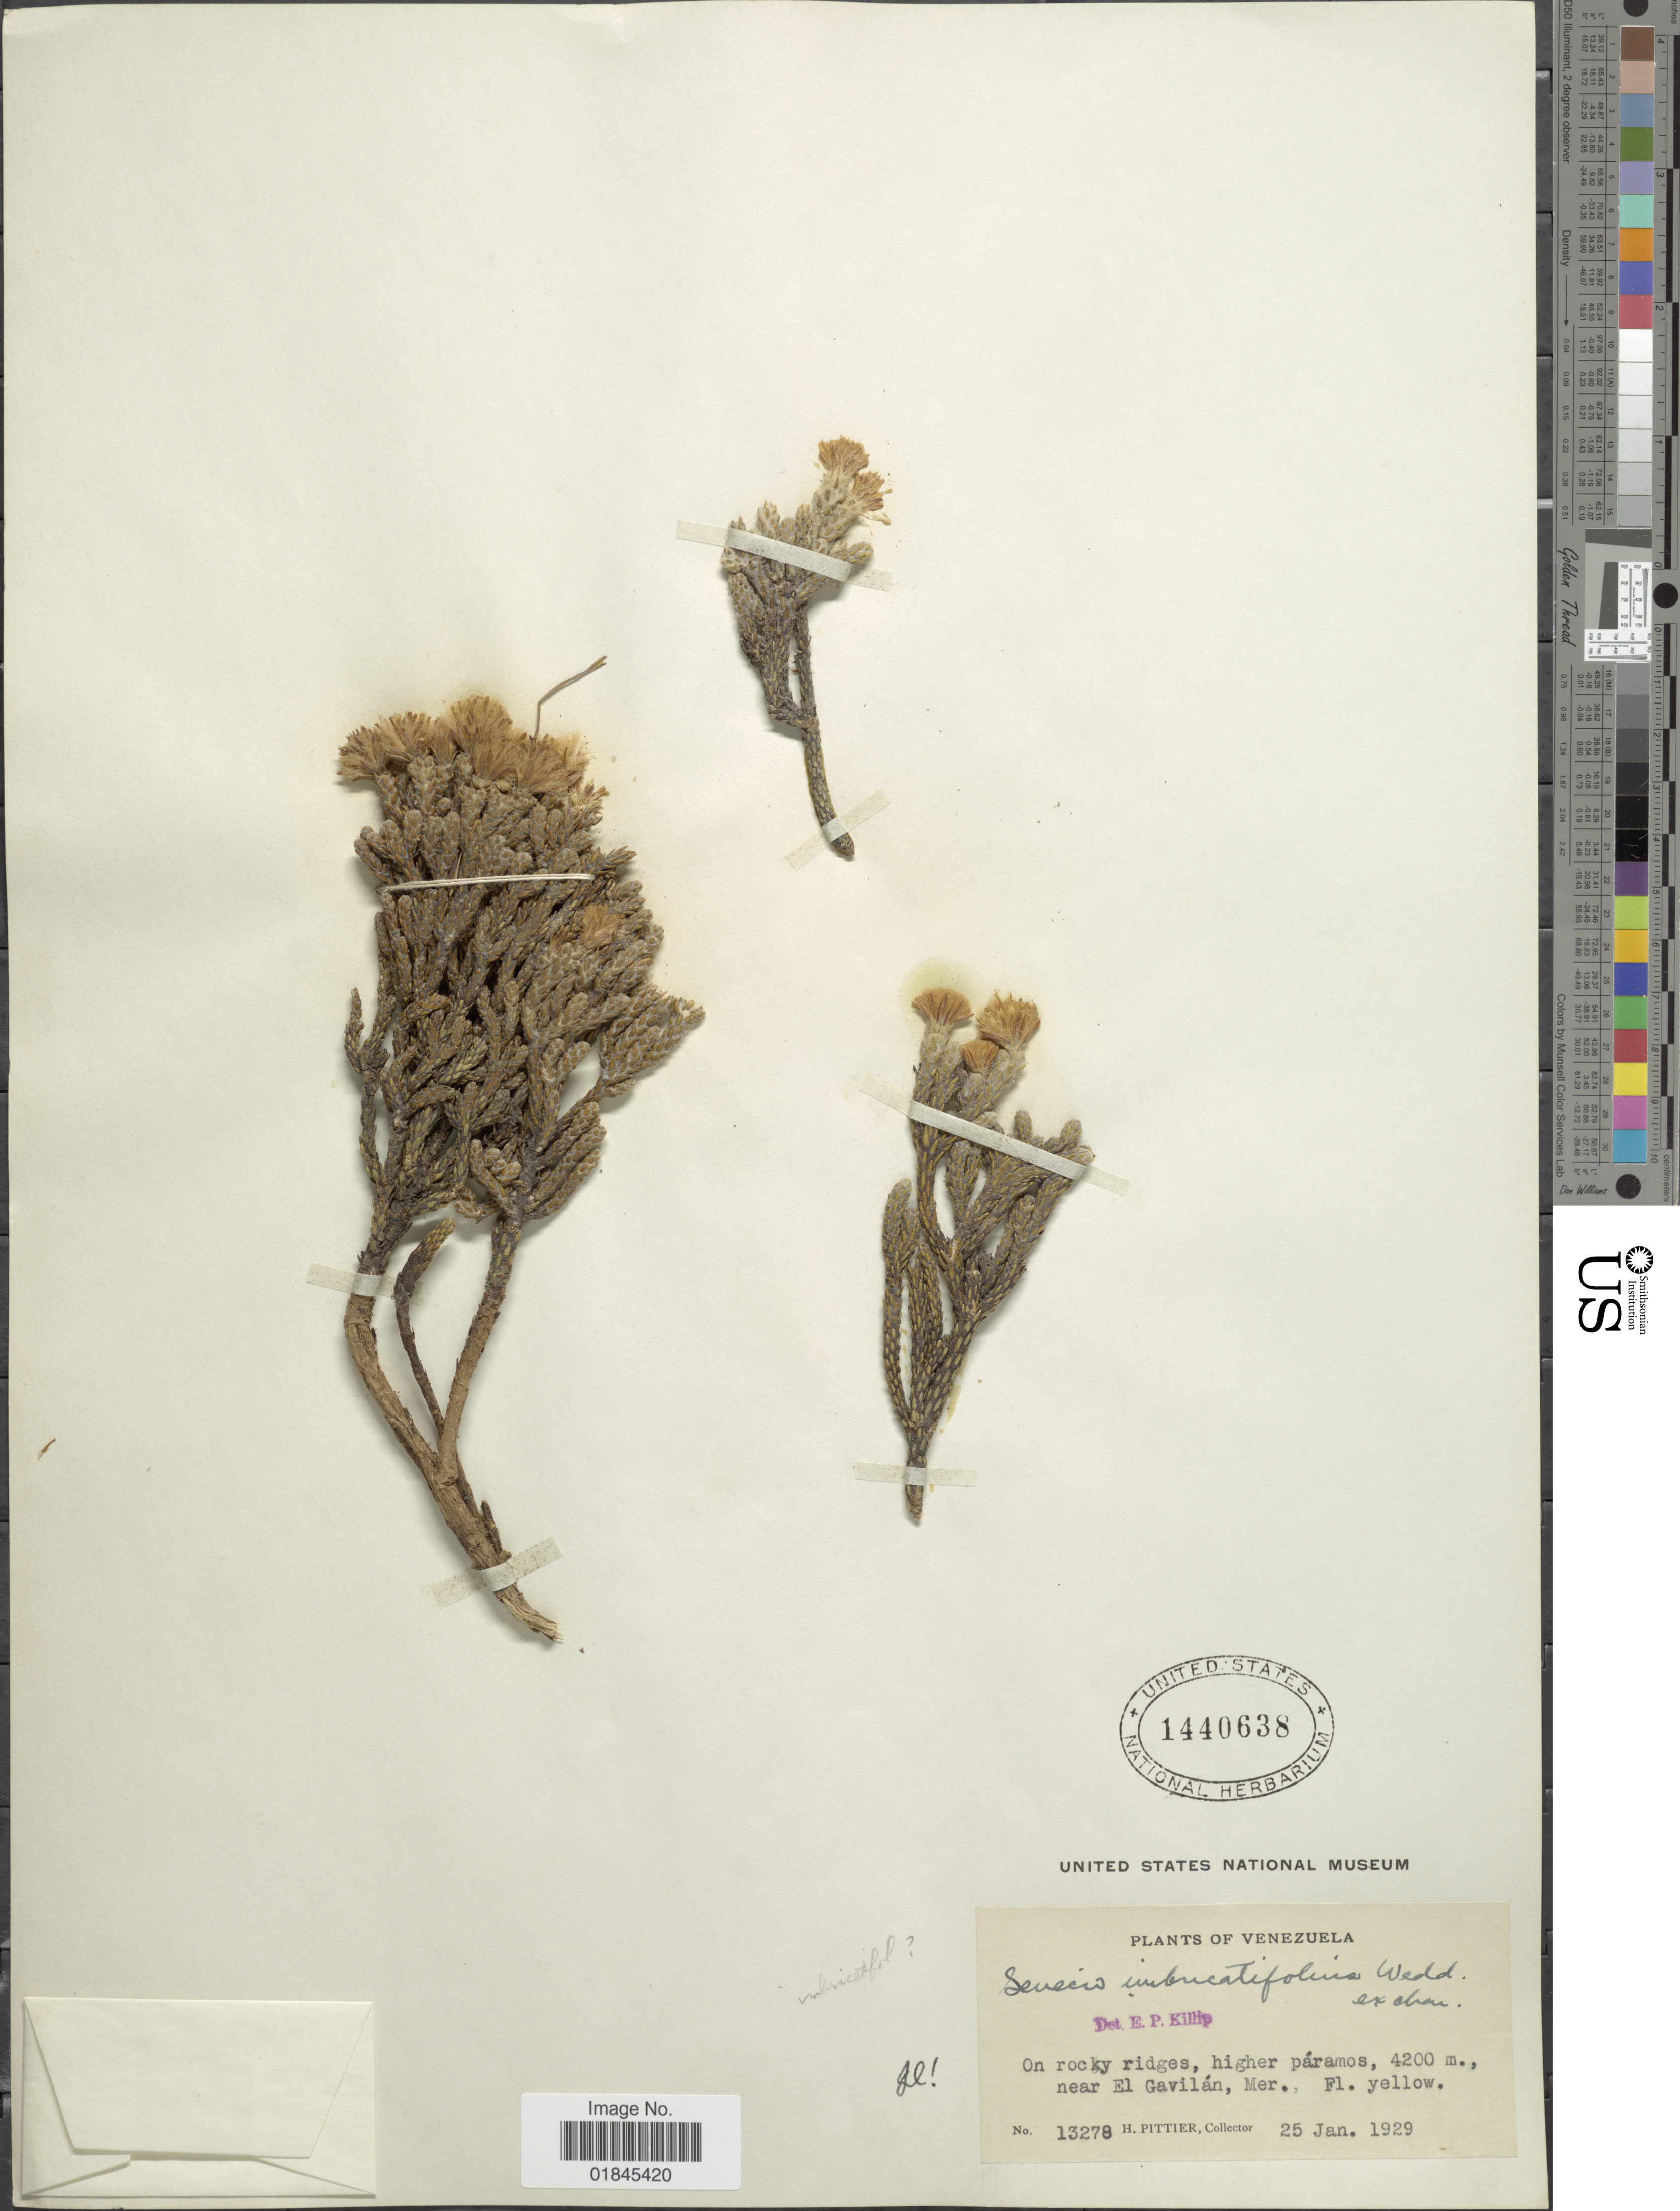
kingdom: Plantae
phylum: Tracheophyta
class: Magnoliopsida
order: Asterales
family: Asteraceae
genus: Pentacalia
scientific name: Pentacalia imbricatifolia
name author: (Sch. Bip. ex Wedd.) Cuatrec.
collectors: H. F. Pittier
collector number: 13278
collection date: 1929-01-25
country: Venezuela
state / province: Mérida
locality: On rocky ridges, higher páramos, near El Gavilán, Mer.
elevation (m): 4200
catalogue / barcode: US 1440638